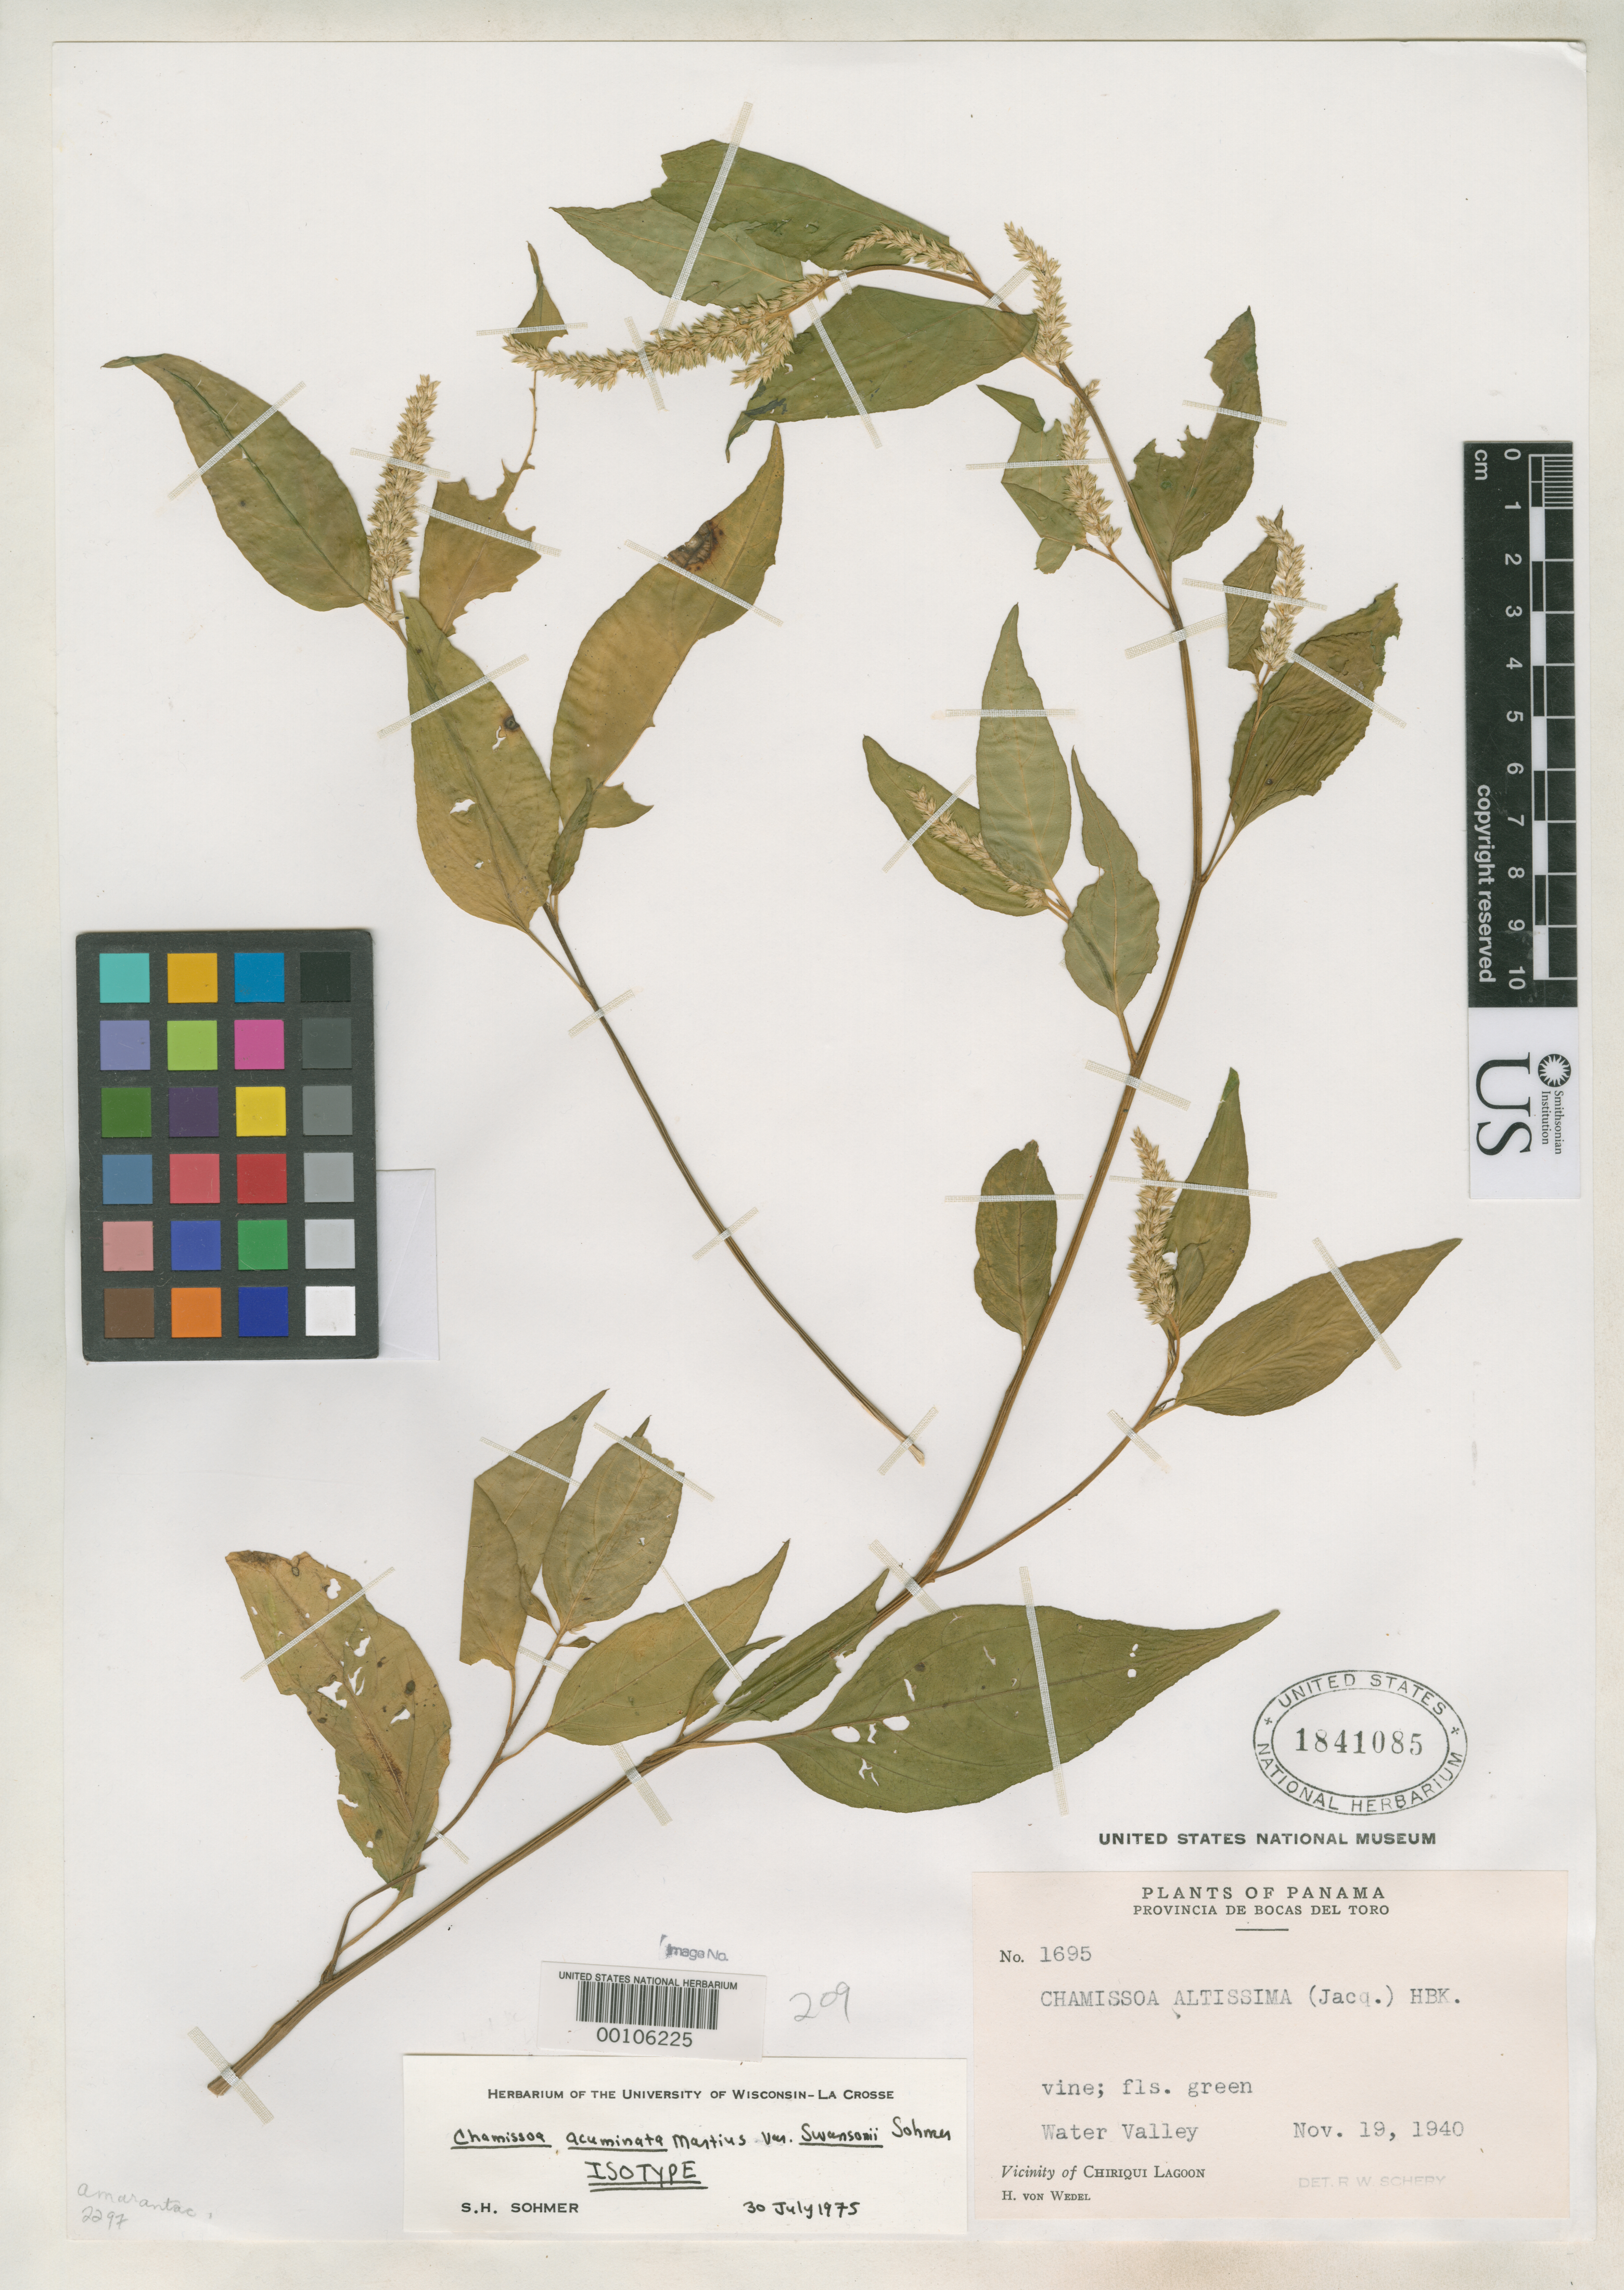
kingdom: Plantae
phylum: Tracheophyta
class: Magnoliopsida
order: Caryophyllales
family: Amaranthaceae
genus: Chamissoa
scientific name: Chamissoa acuminata var. swansonii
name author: Sohmer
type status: Isotype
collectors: H. von Wedel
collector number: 1695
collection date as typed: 19 Nov 1940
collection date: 1940-11-19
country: Panama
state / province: Bocas del Toro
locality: Chiriqui Lagoon, Water Valley.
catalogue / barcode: US 1841085